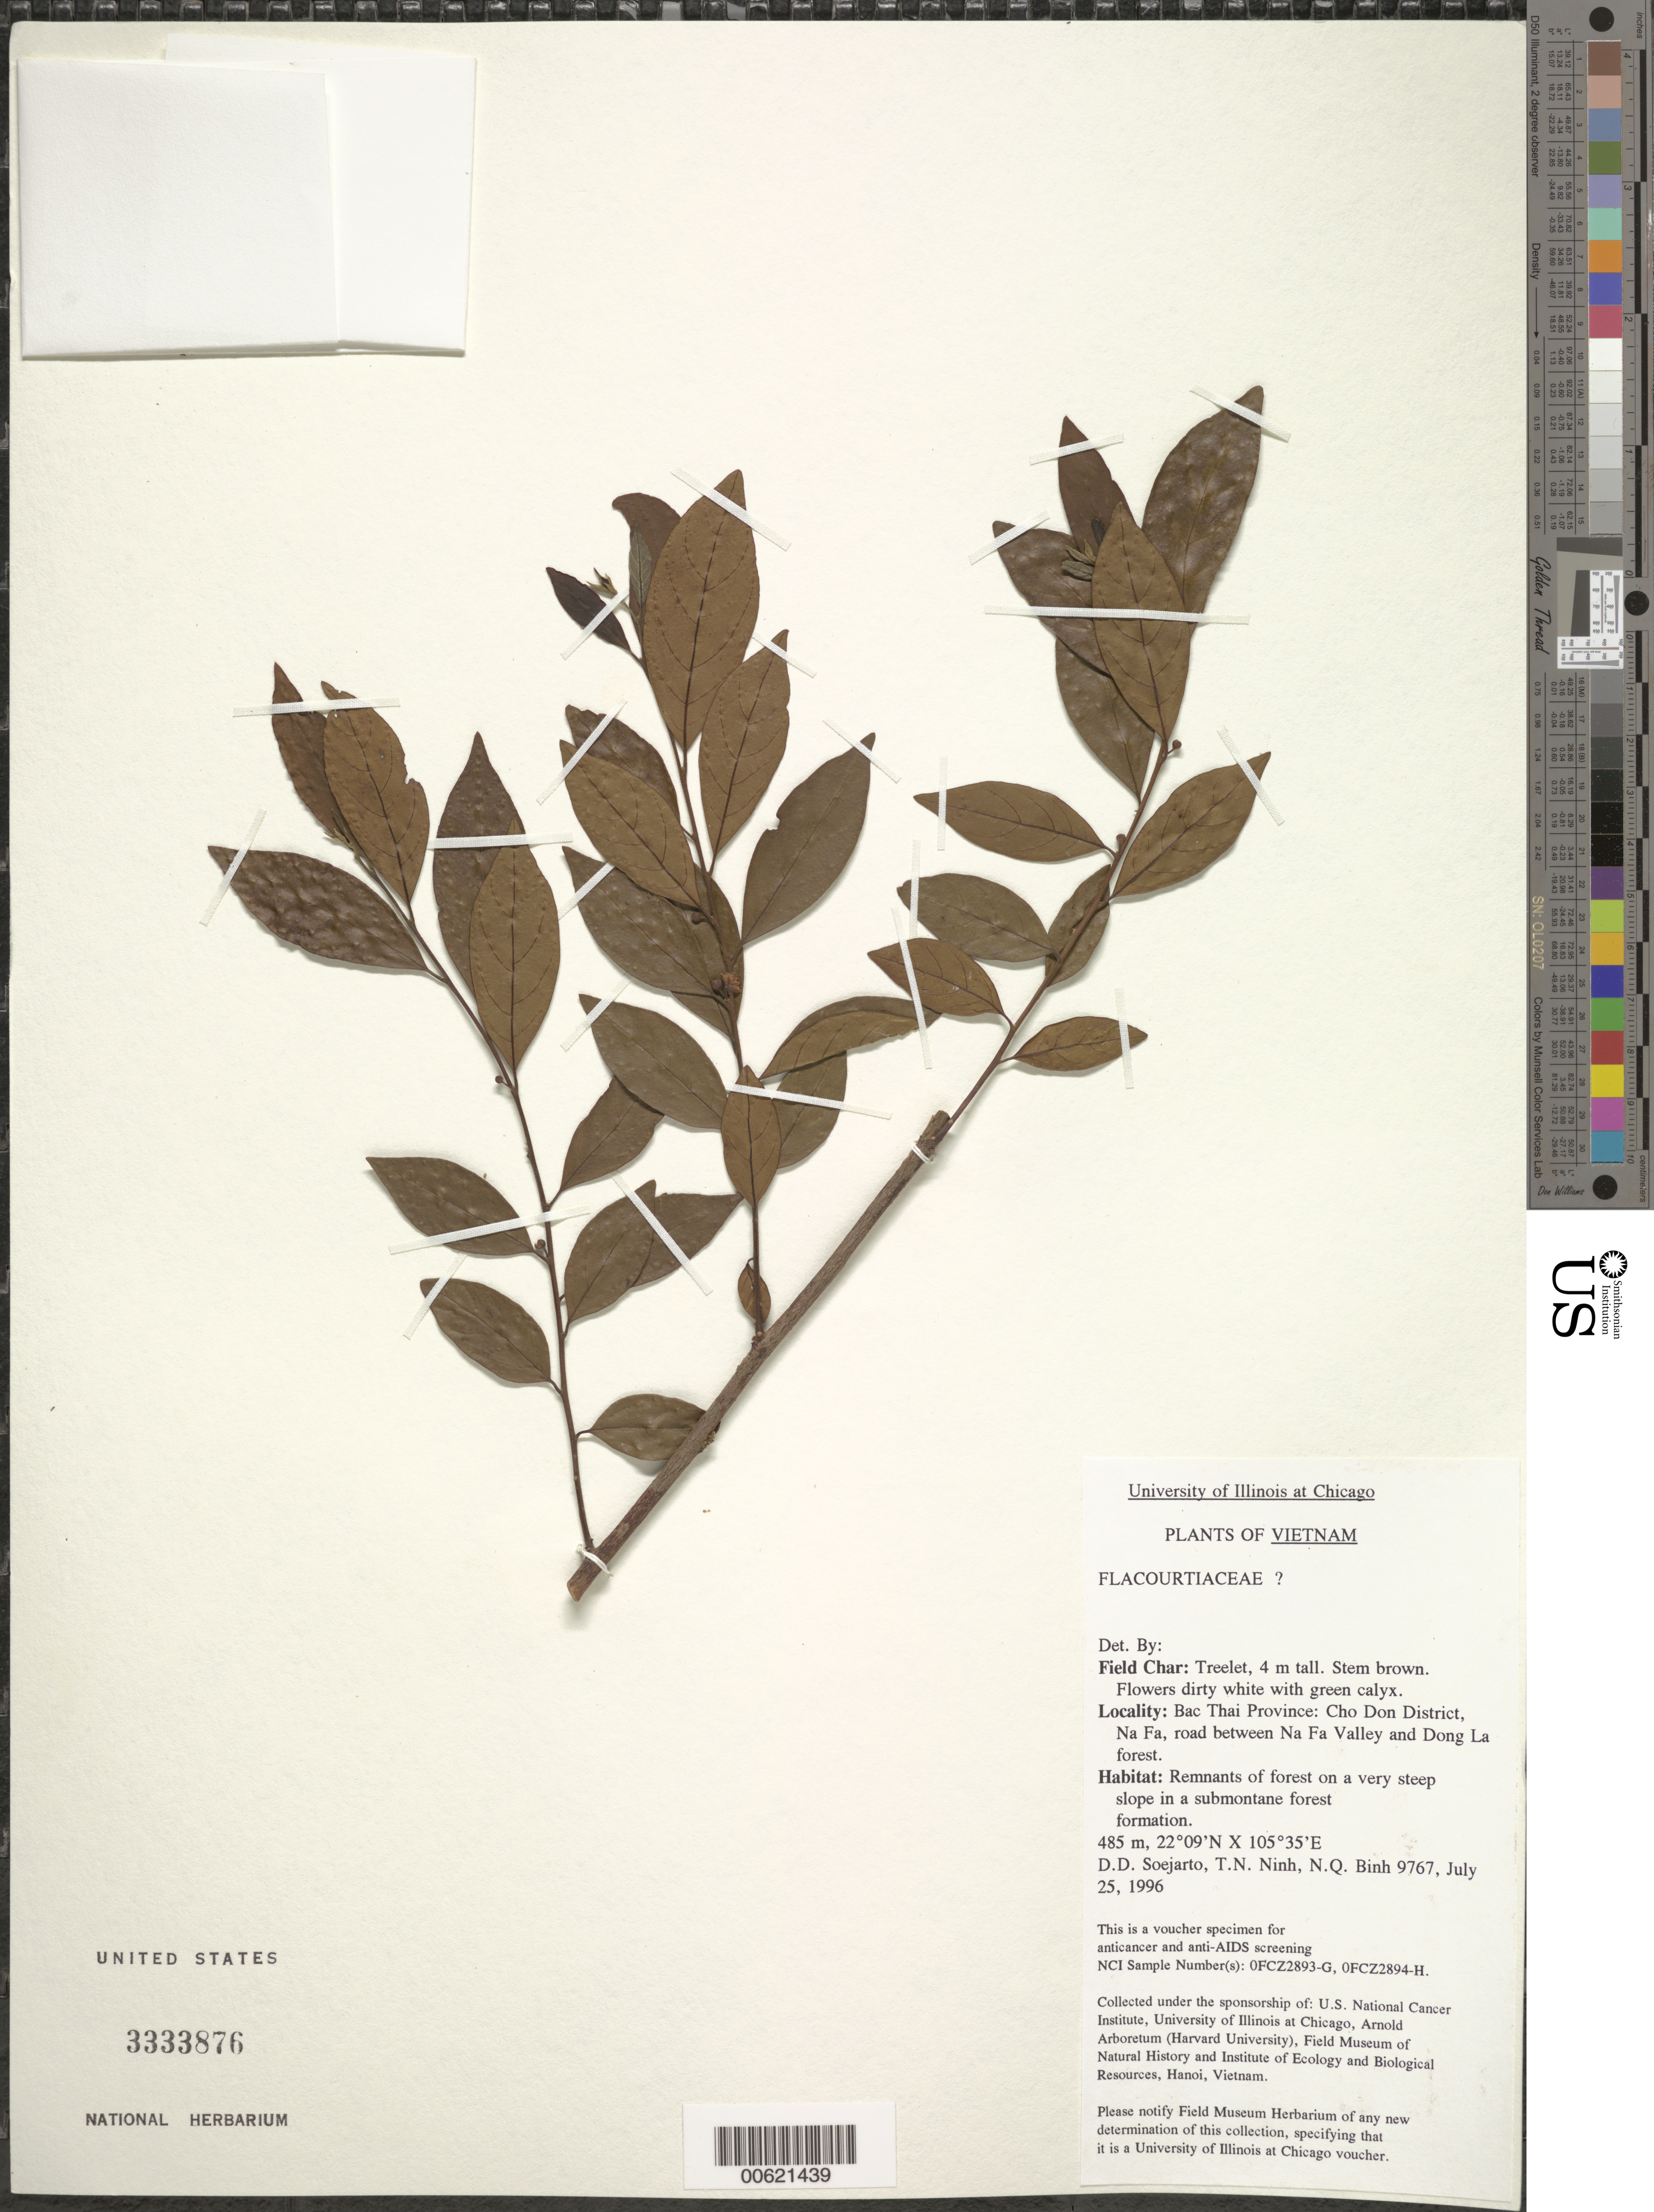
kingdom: Plantae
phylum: Tracheophyta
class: Magnoliopsida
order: Laurales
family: Lauraceae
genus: Lindera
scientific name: Lindera meissneri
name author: Hook. f.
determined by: Strong, Mark T., (BOT), Smithsonian Institution - National Museum of Natural History (UNITED STATES)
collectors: T. N. Ninh & N. Binh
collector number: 9767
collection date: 1996-07-25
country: Vietnam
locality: Bac Thai Province: Cho Don District, Na Fa, road between Na Fa Valley and Dong La forest.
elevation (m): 485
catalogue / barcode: US 3333876